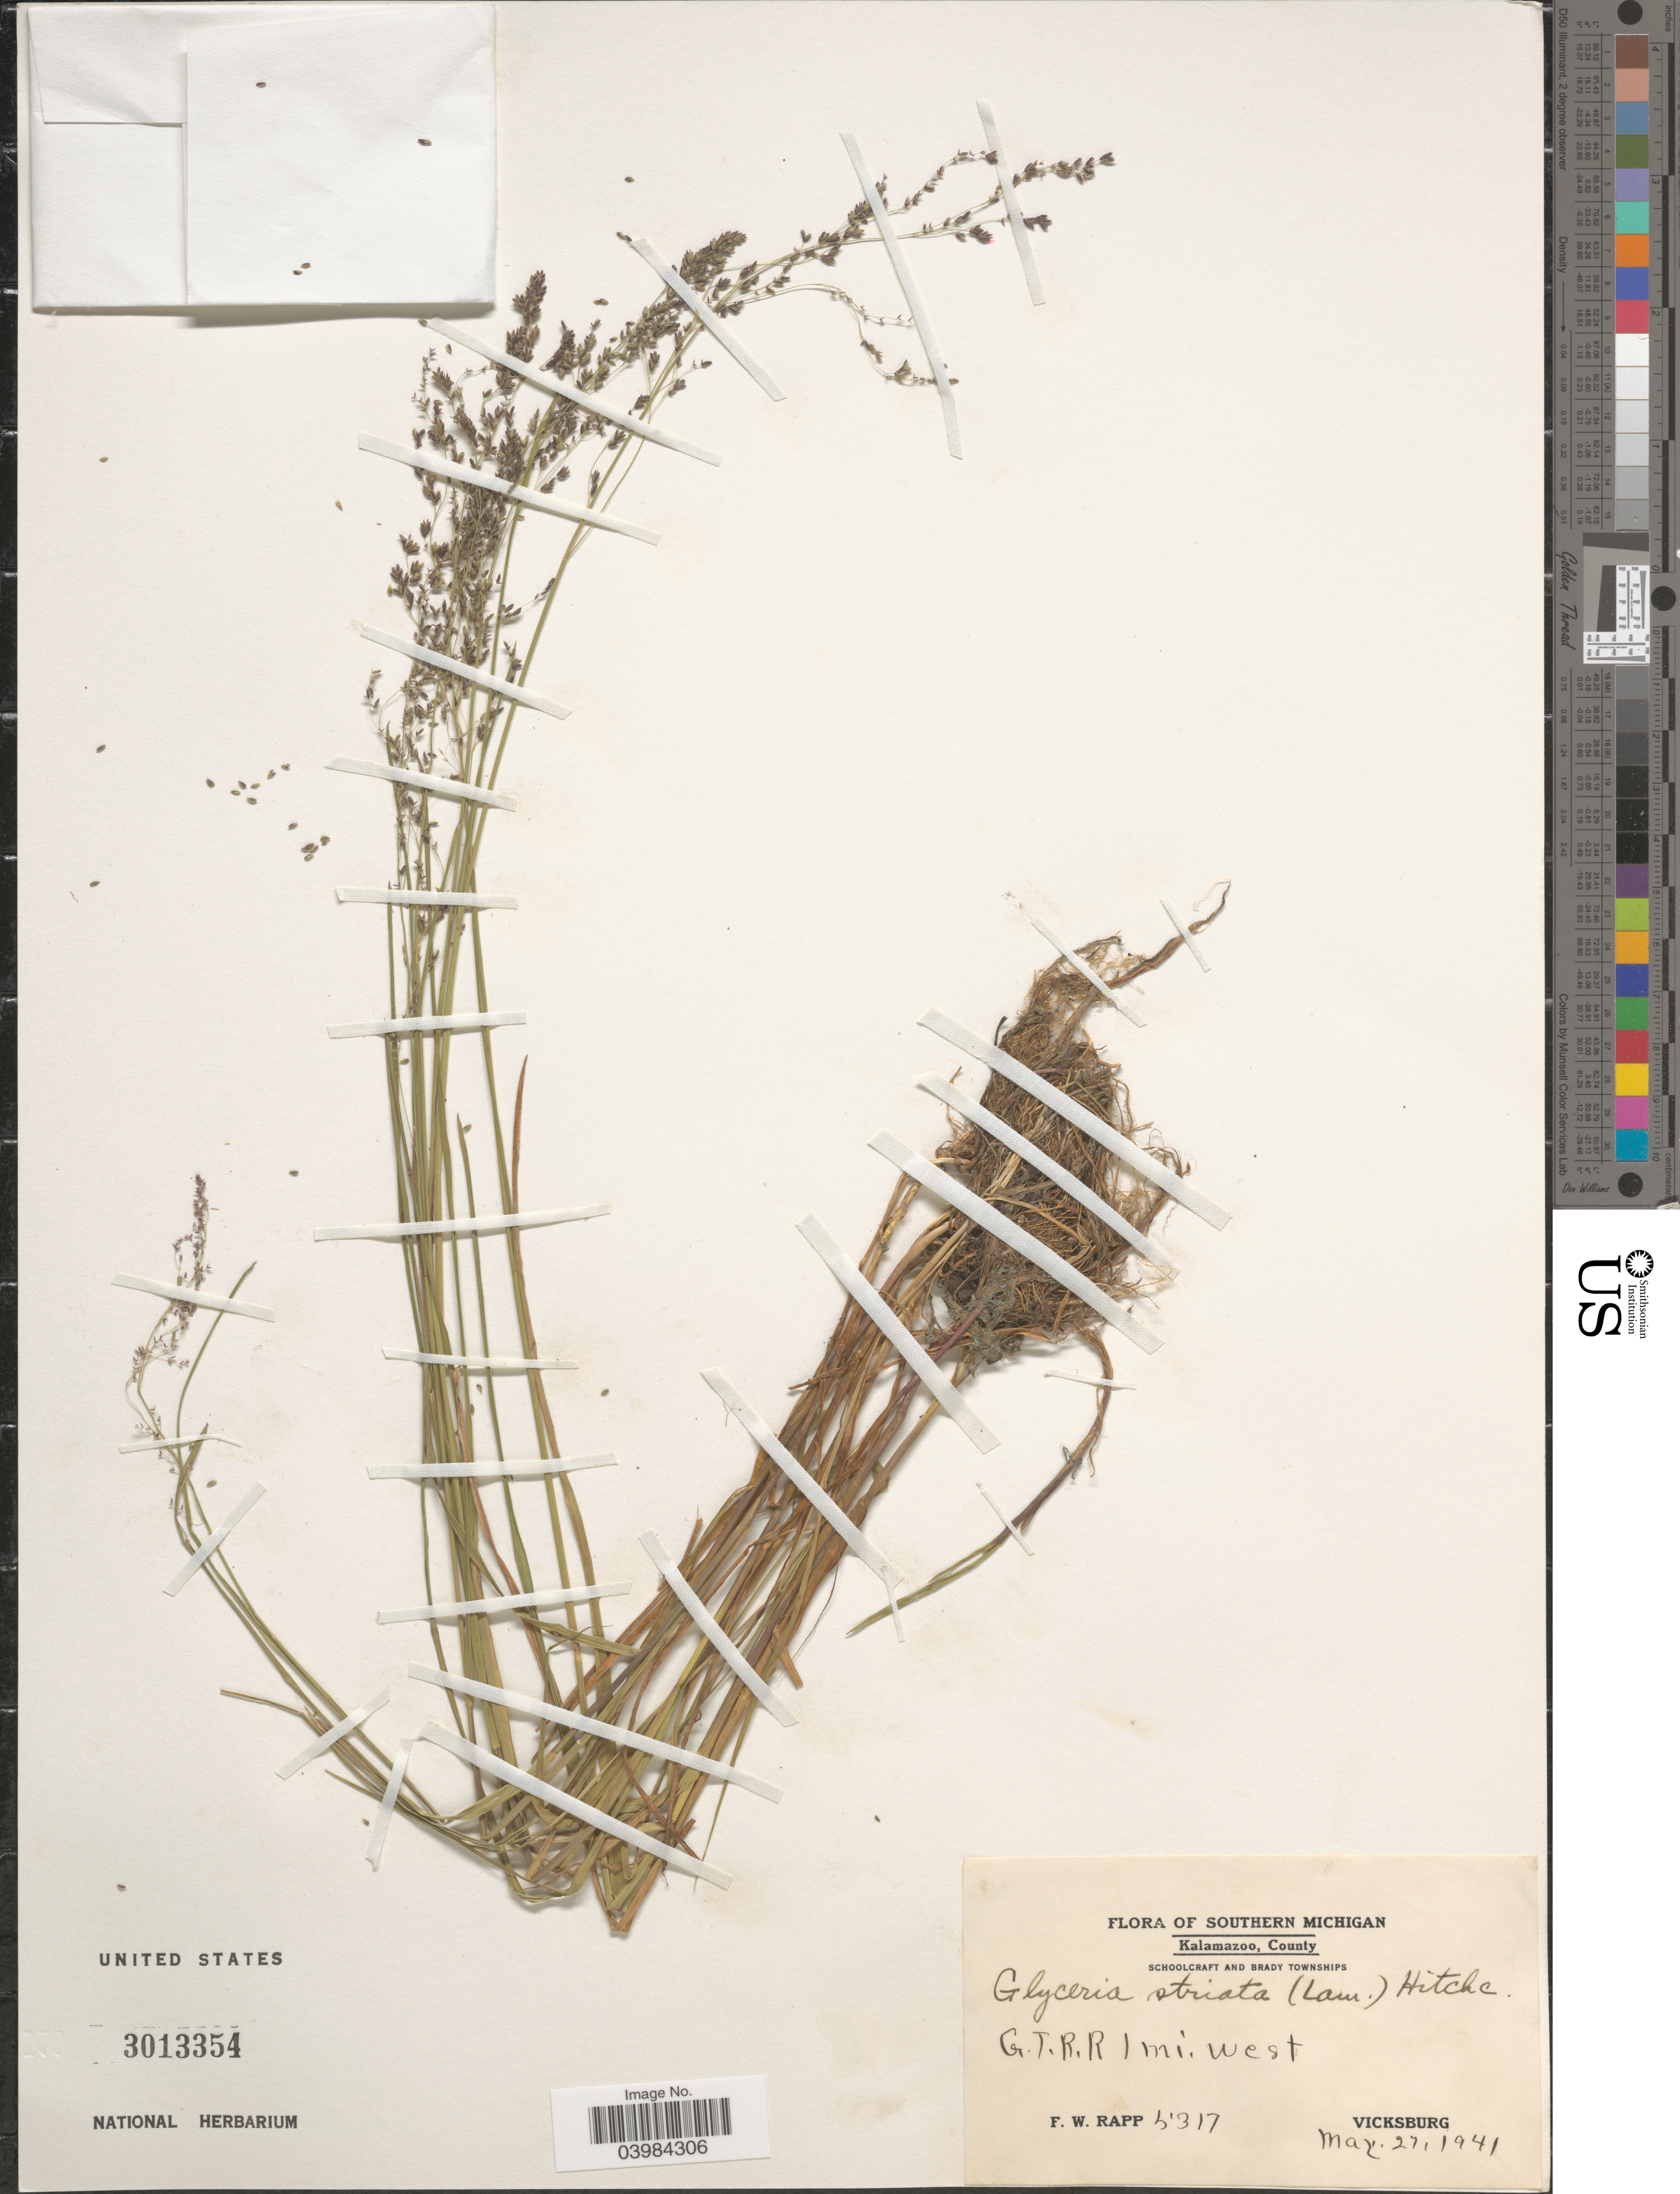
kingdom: Plantae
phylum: Tracheophyta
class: Liliopsida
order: Poales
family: Poaceae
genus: Glyceria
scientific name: Glyceria striata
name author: (Lam.) Hitchc.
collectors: F. Rapp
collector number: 5317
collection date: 1941-05-27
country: United States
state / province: Michigan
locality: Southern Michigan. Kalamazoo, County. Schoolcraft and Brady Townships. G.T.R.R 1 mi. west. Vicksburg.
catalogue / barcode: US 3013354